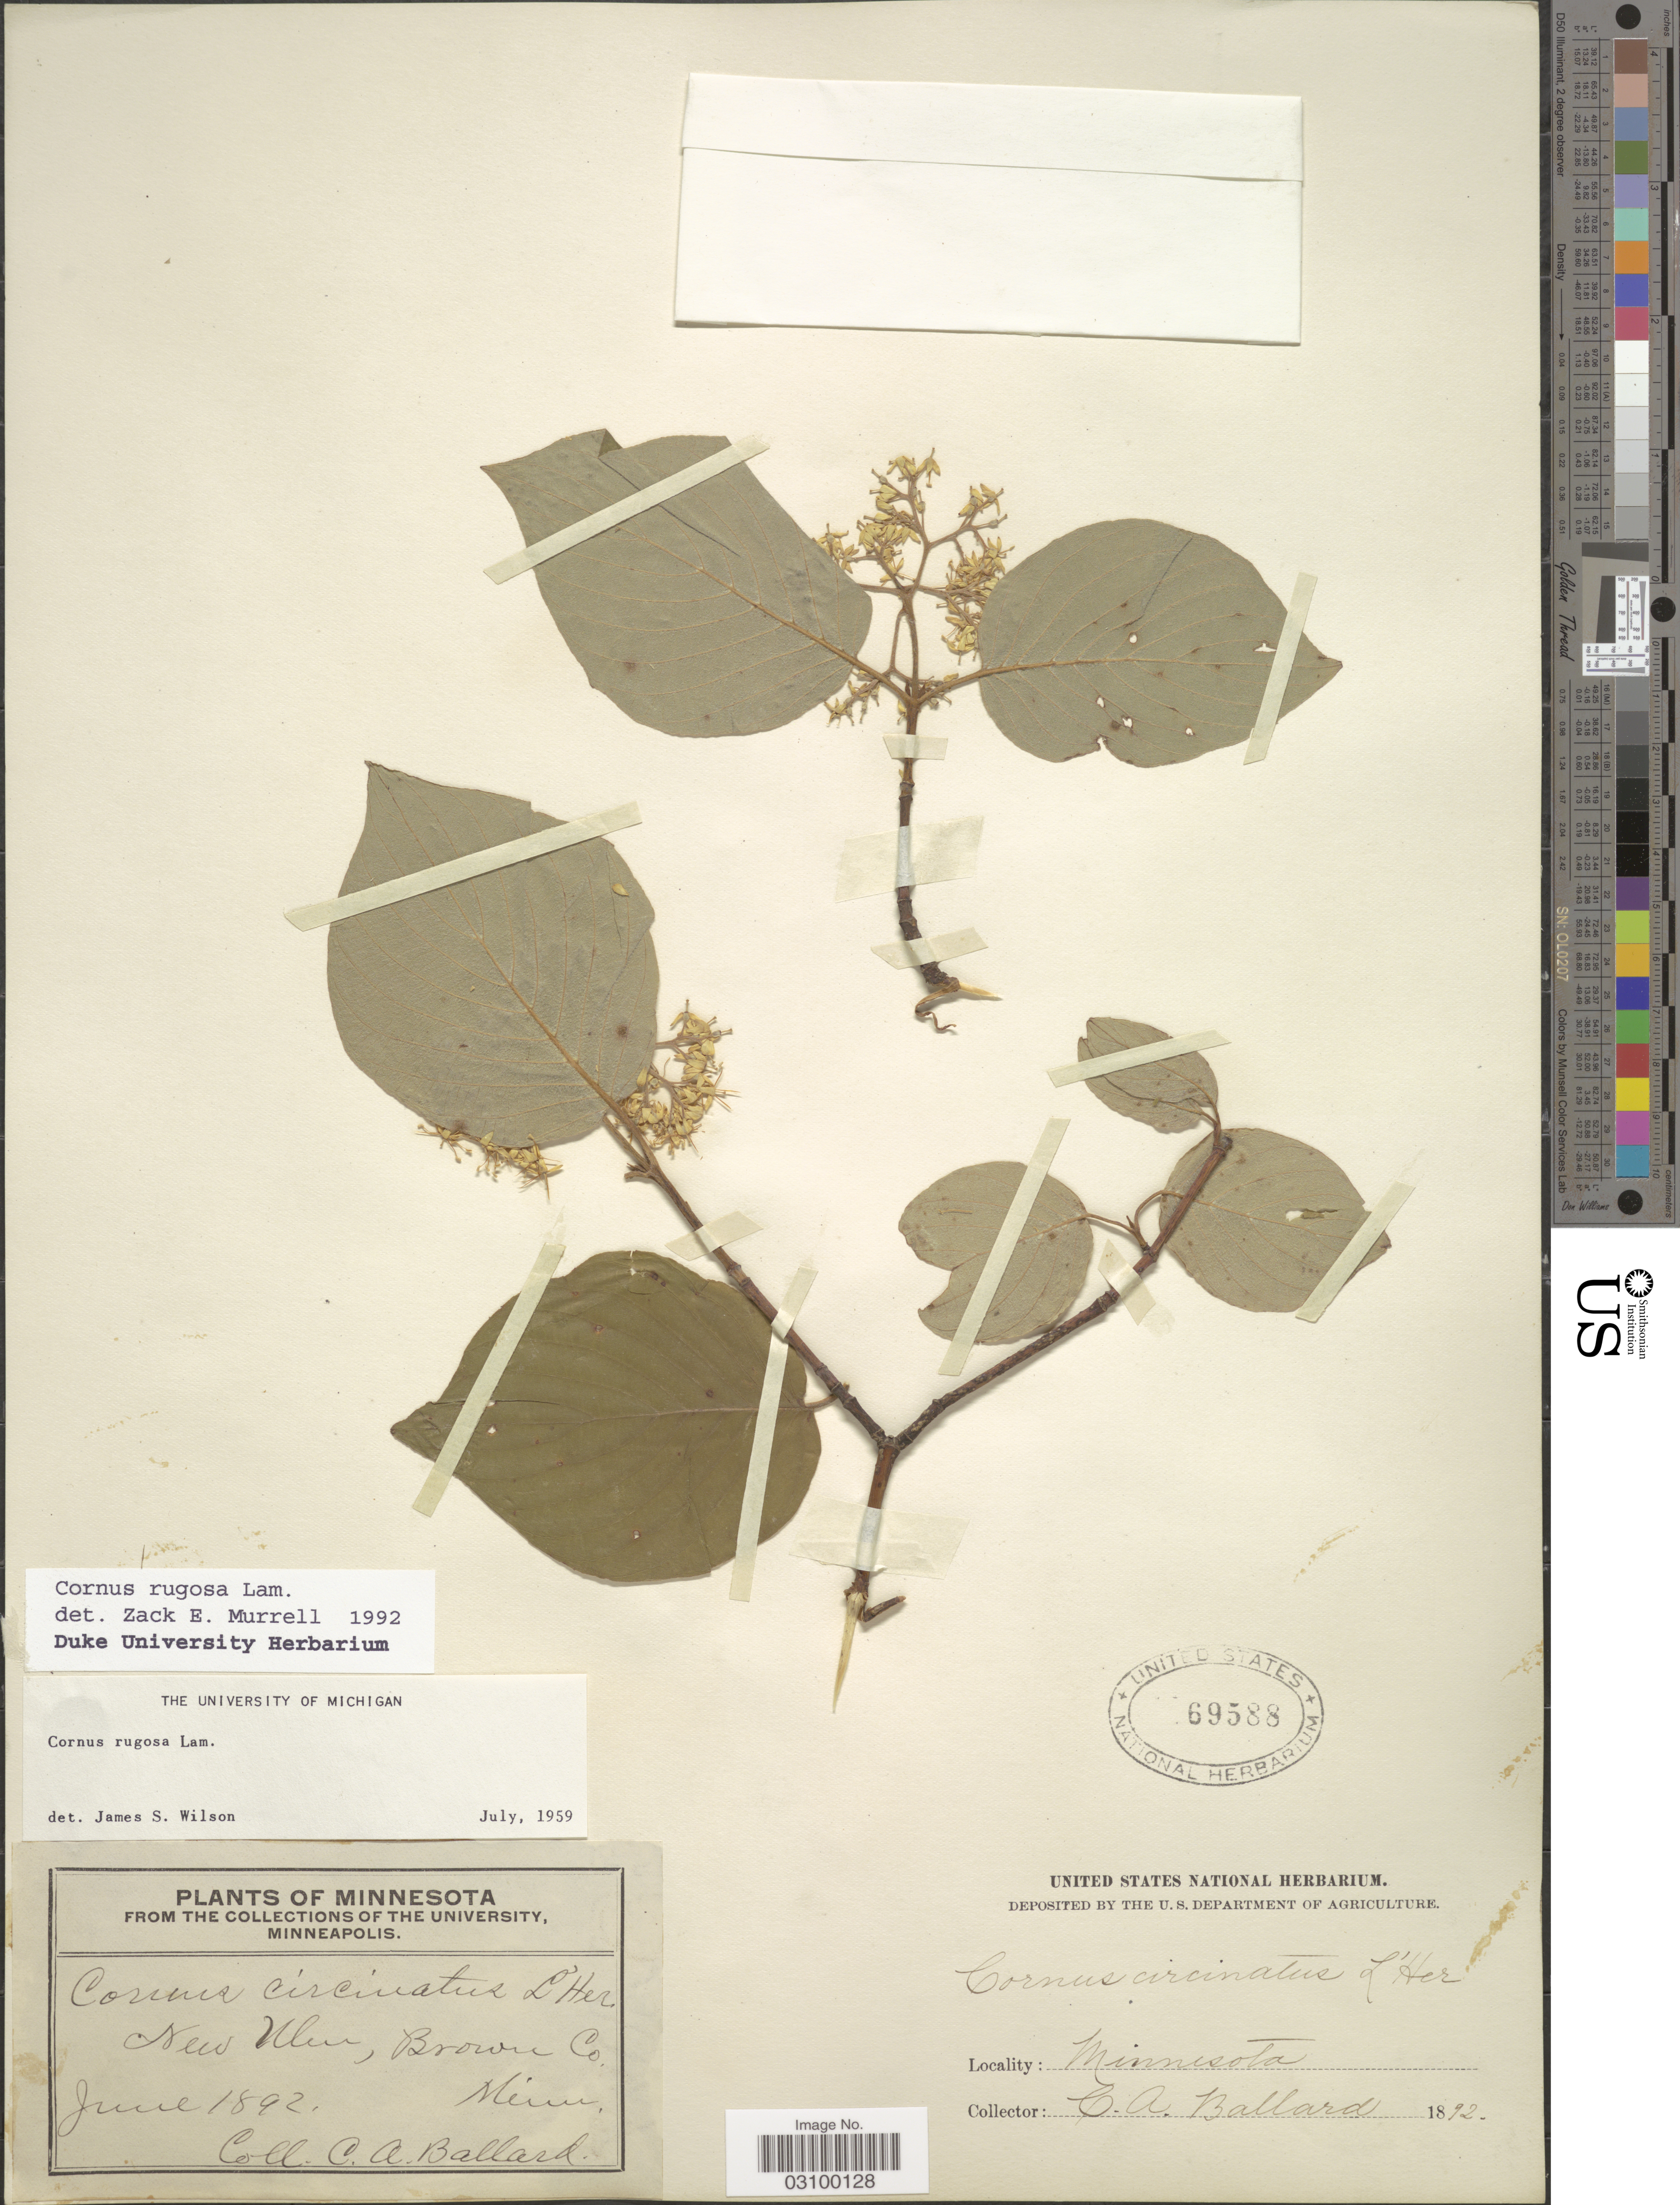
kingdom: Plantae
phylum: Tracheophyta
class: Magnoliopsida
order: Cornales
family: Cornaceae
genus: Cornus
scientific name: Cornus rugosa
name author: Lam.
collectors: C. A. Ballard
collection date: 1892-06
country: United States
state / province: Minnesota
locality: New Ulm, Brown Co. Minn.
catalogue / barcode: US 69588